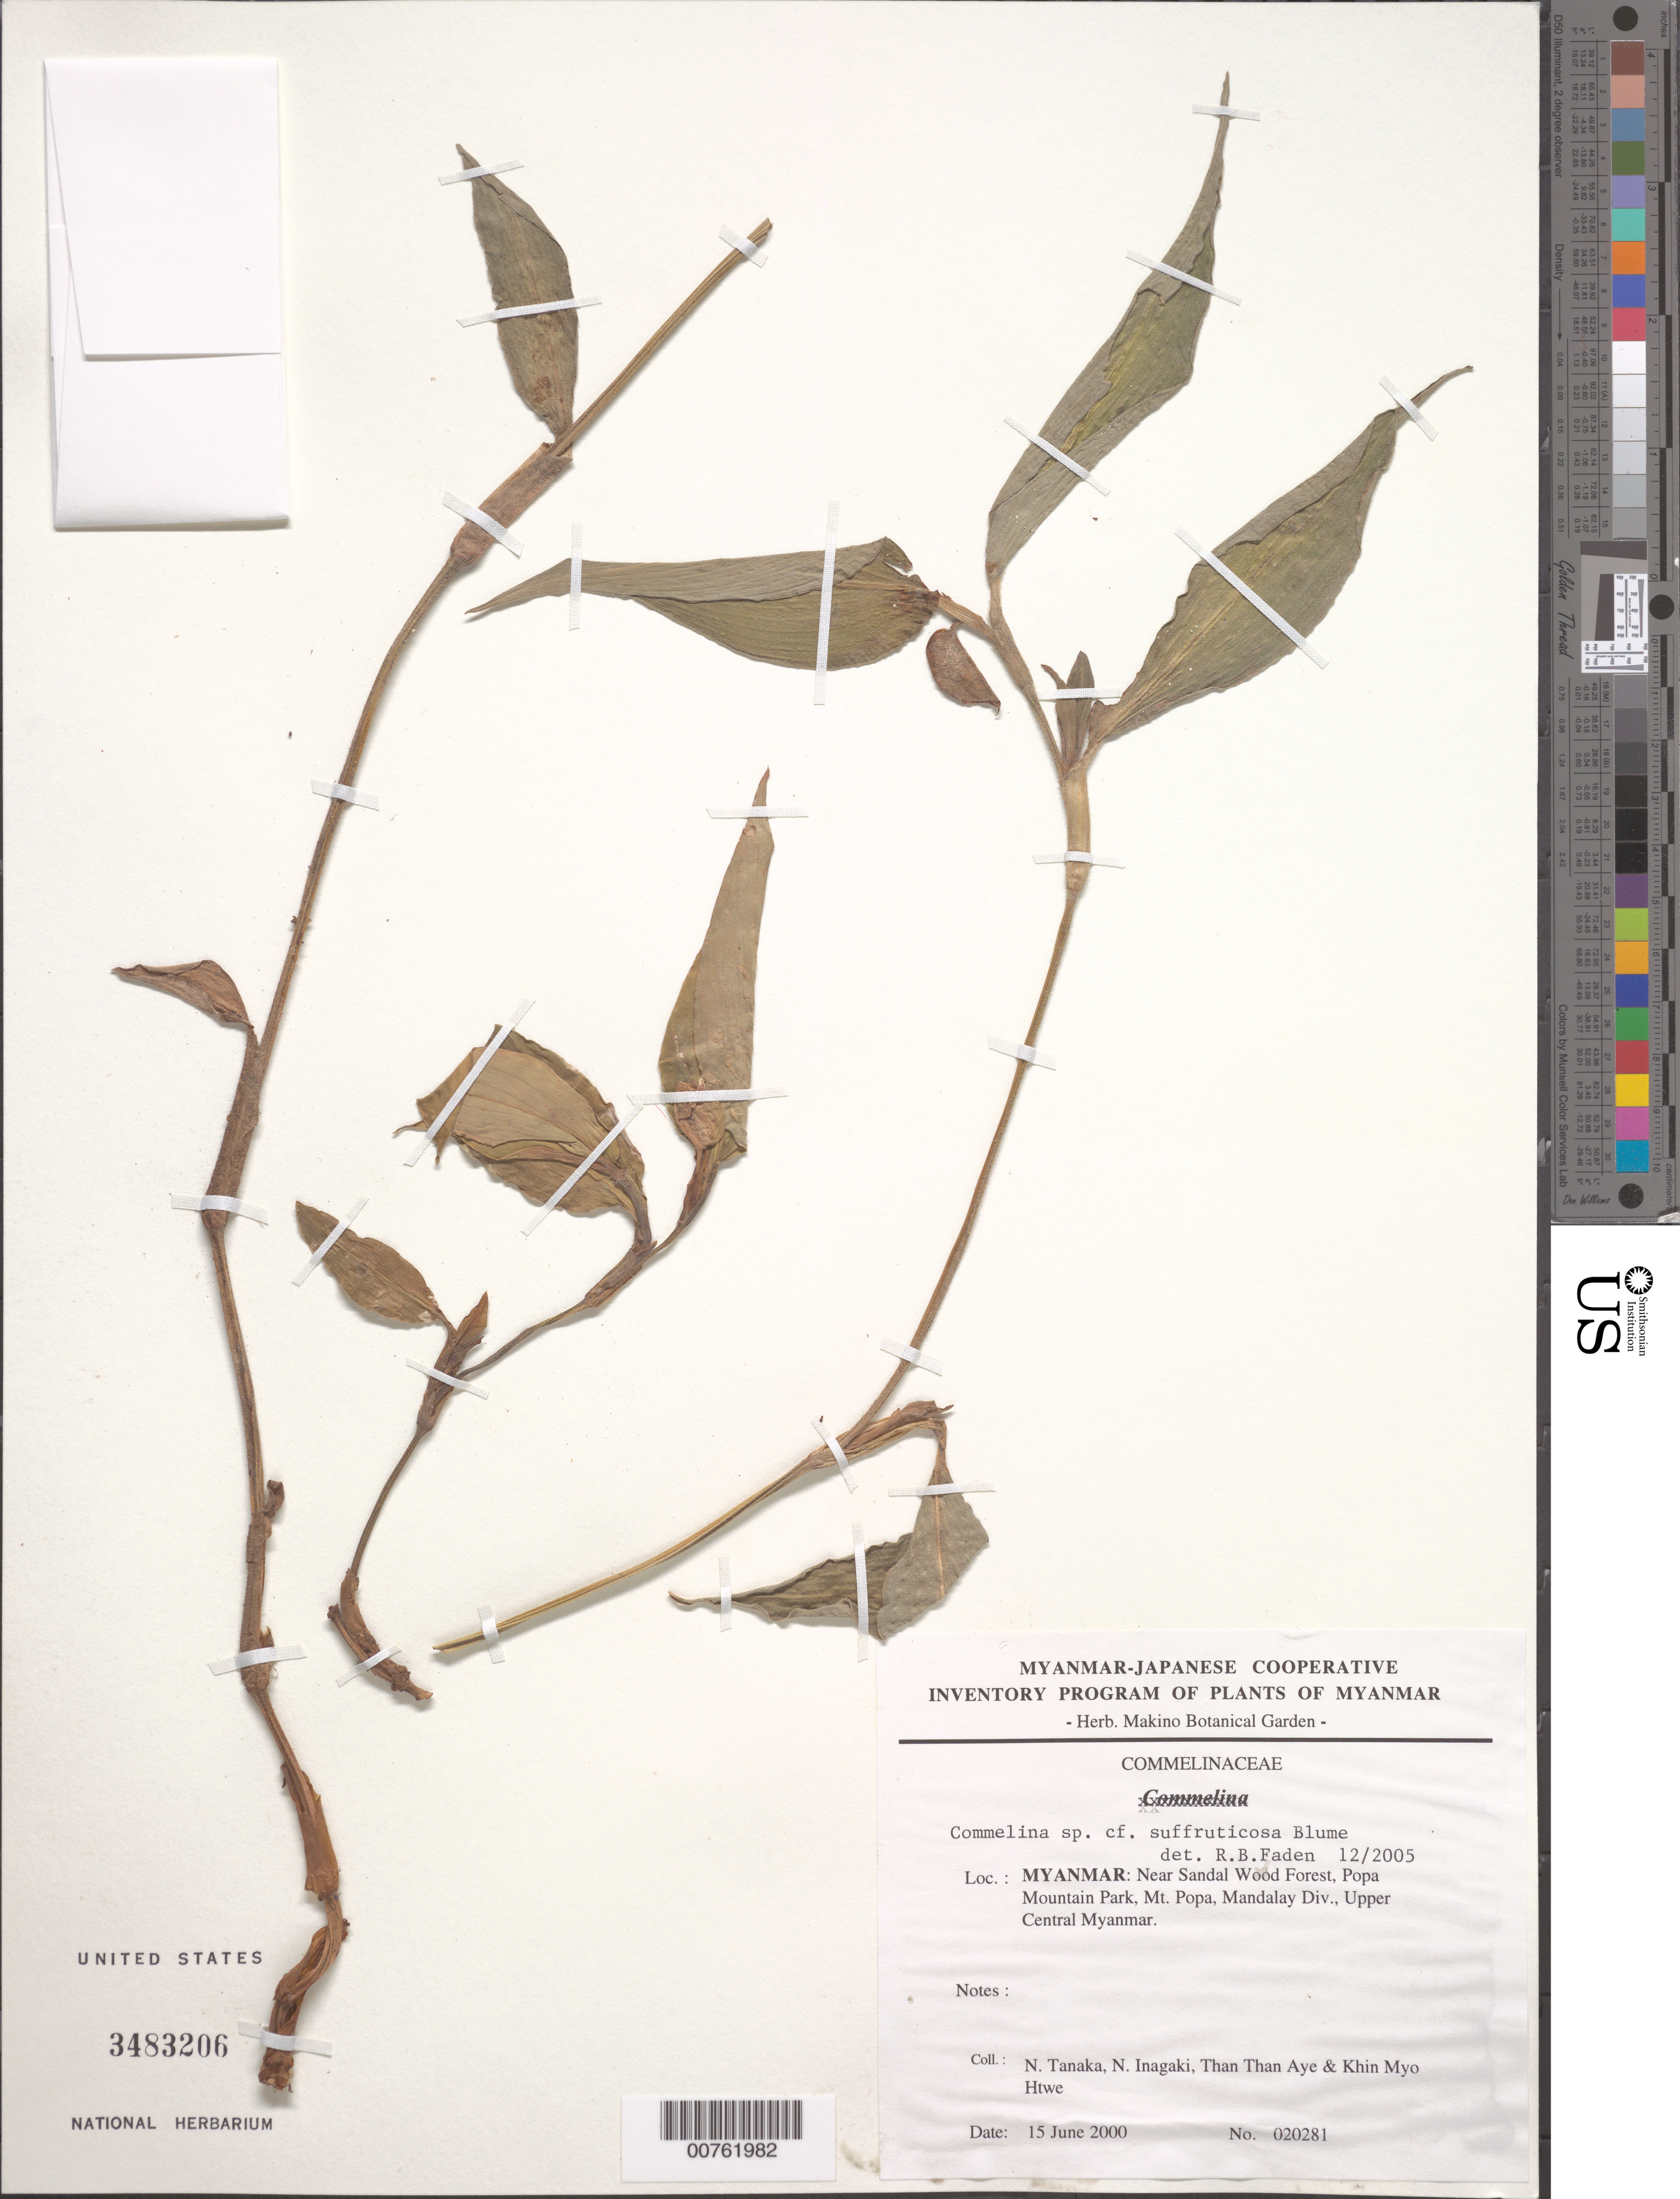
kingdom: Plantae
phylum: Tracheophyta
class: Liliopsida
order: Commelinales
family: Commelinaceae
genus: Commelina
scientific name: Commelina suffruticosa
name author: Blume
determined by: Faden, Robert B., (US), Smithsonian Institution - National Museum of Natural History (UNITED STATES)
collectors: N. Tanaka et al.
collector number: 20281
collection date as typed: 15 Jun 2000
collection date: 2000-06-15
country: Myanmar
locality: Near Sandal Wood Forest, Popa Mountain Park, Mt. Popa, Mandalay Div., Upper Central Myanmar.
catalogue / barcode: US 3483206